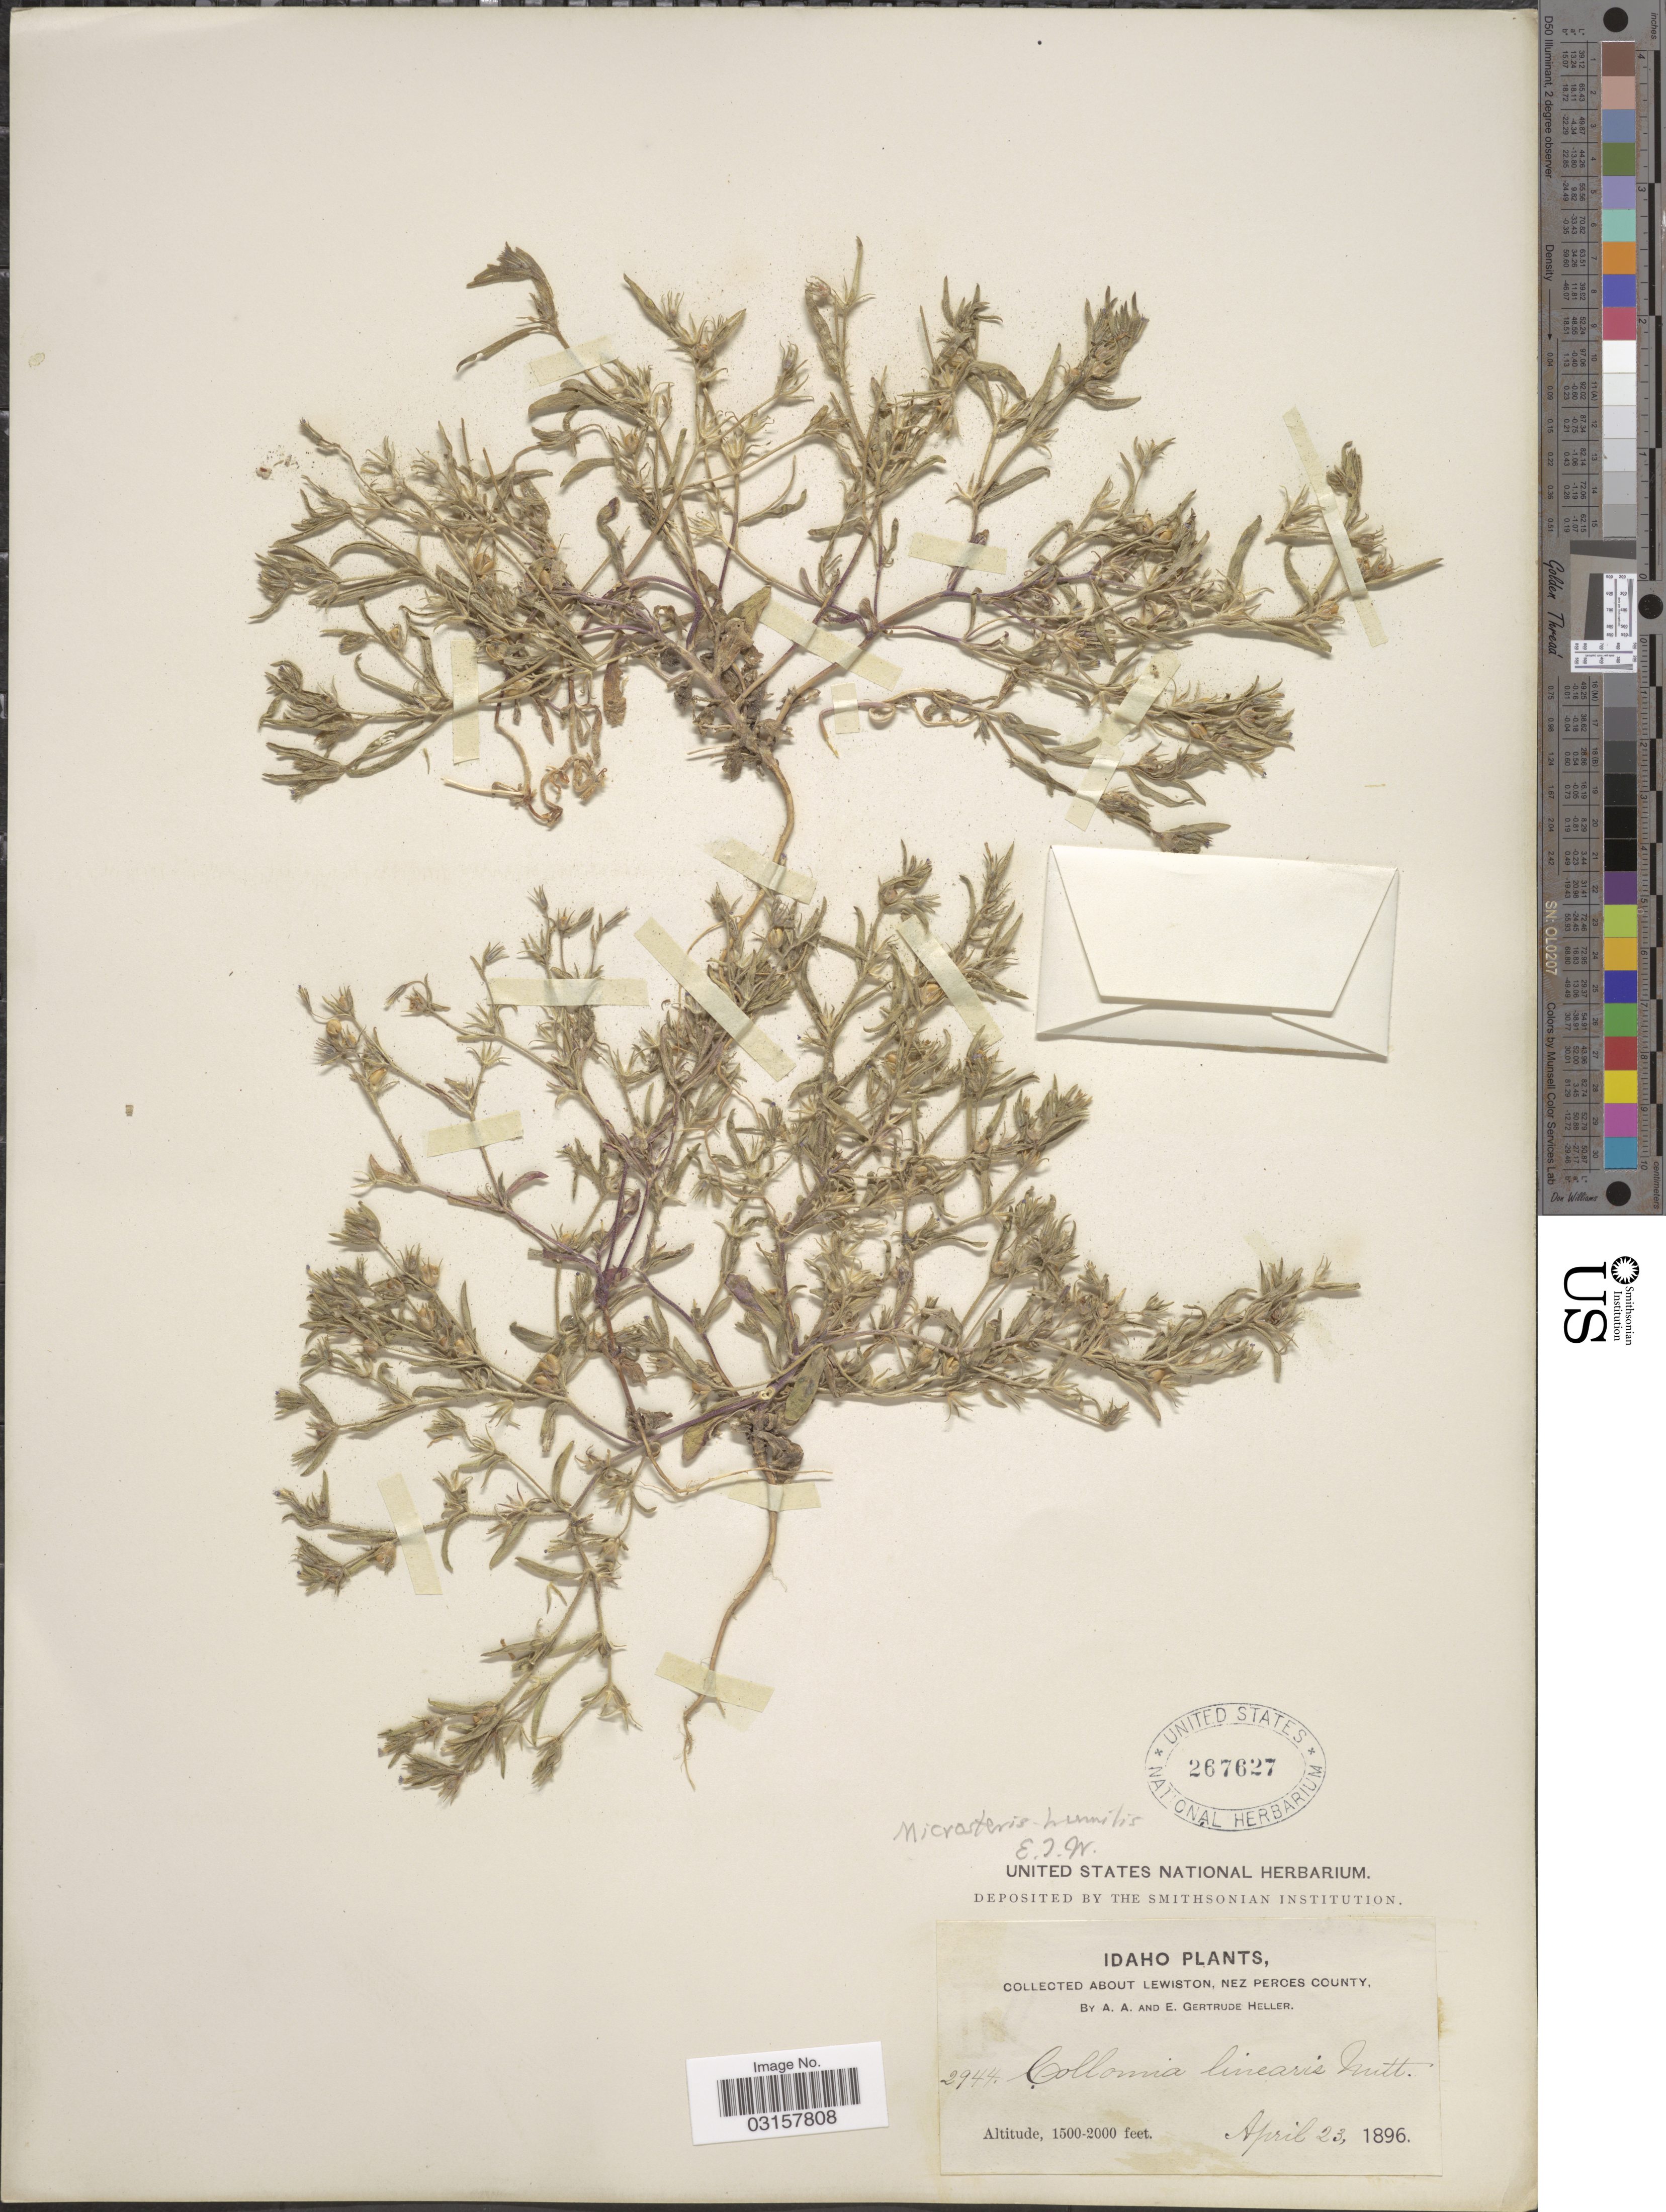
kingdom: Plantae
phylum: Tracheophyta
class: Magnoliopsida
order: Ericales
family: Polemoniaceae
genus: Microsteris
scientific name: Microsteris gracilis var. humilior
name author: (Hook.) Cronquist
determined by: (US) Smithsonian Institution - National Museum of Natural History - Department of Botany (UNITED STATES)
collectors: A. A. Heller & E. G. Heller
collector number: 2944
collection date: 1896-04-23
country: United States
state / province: Idaho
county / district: Nez Perce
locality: About Lewiston.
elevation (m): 457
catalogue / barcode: US 267627